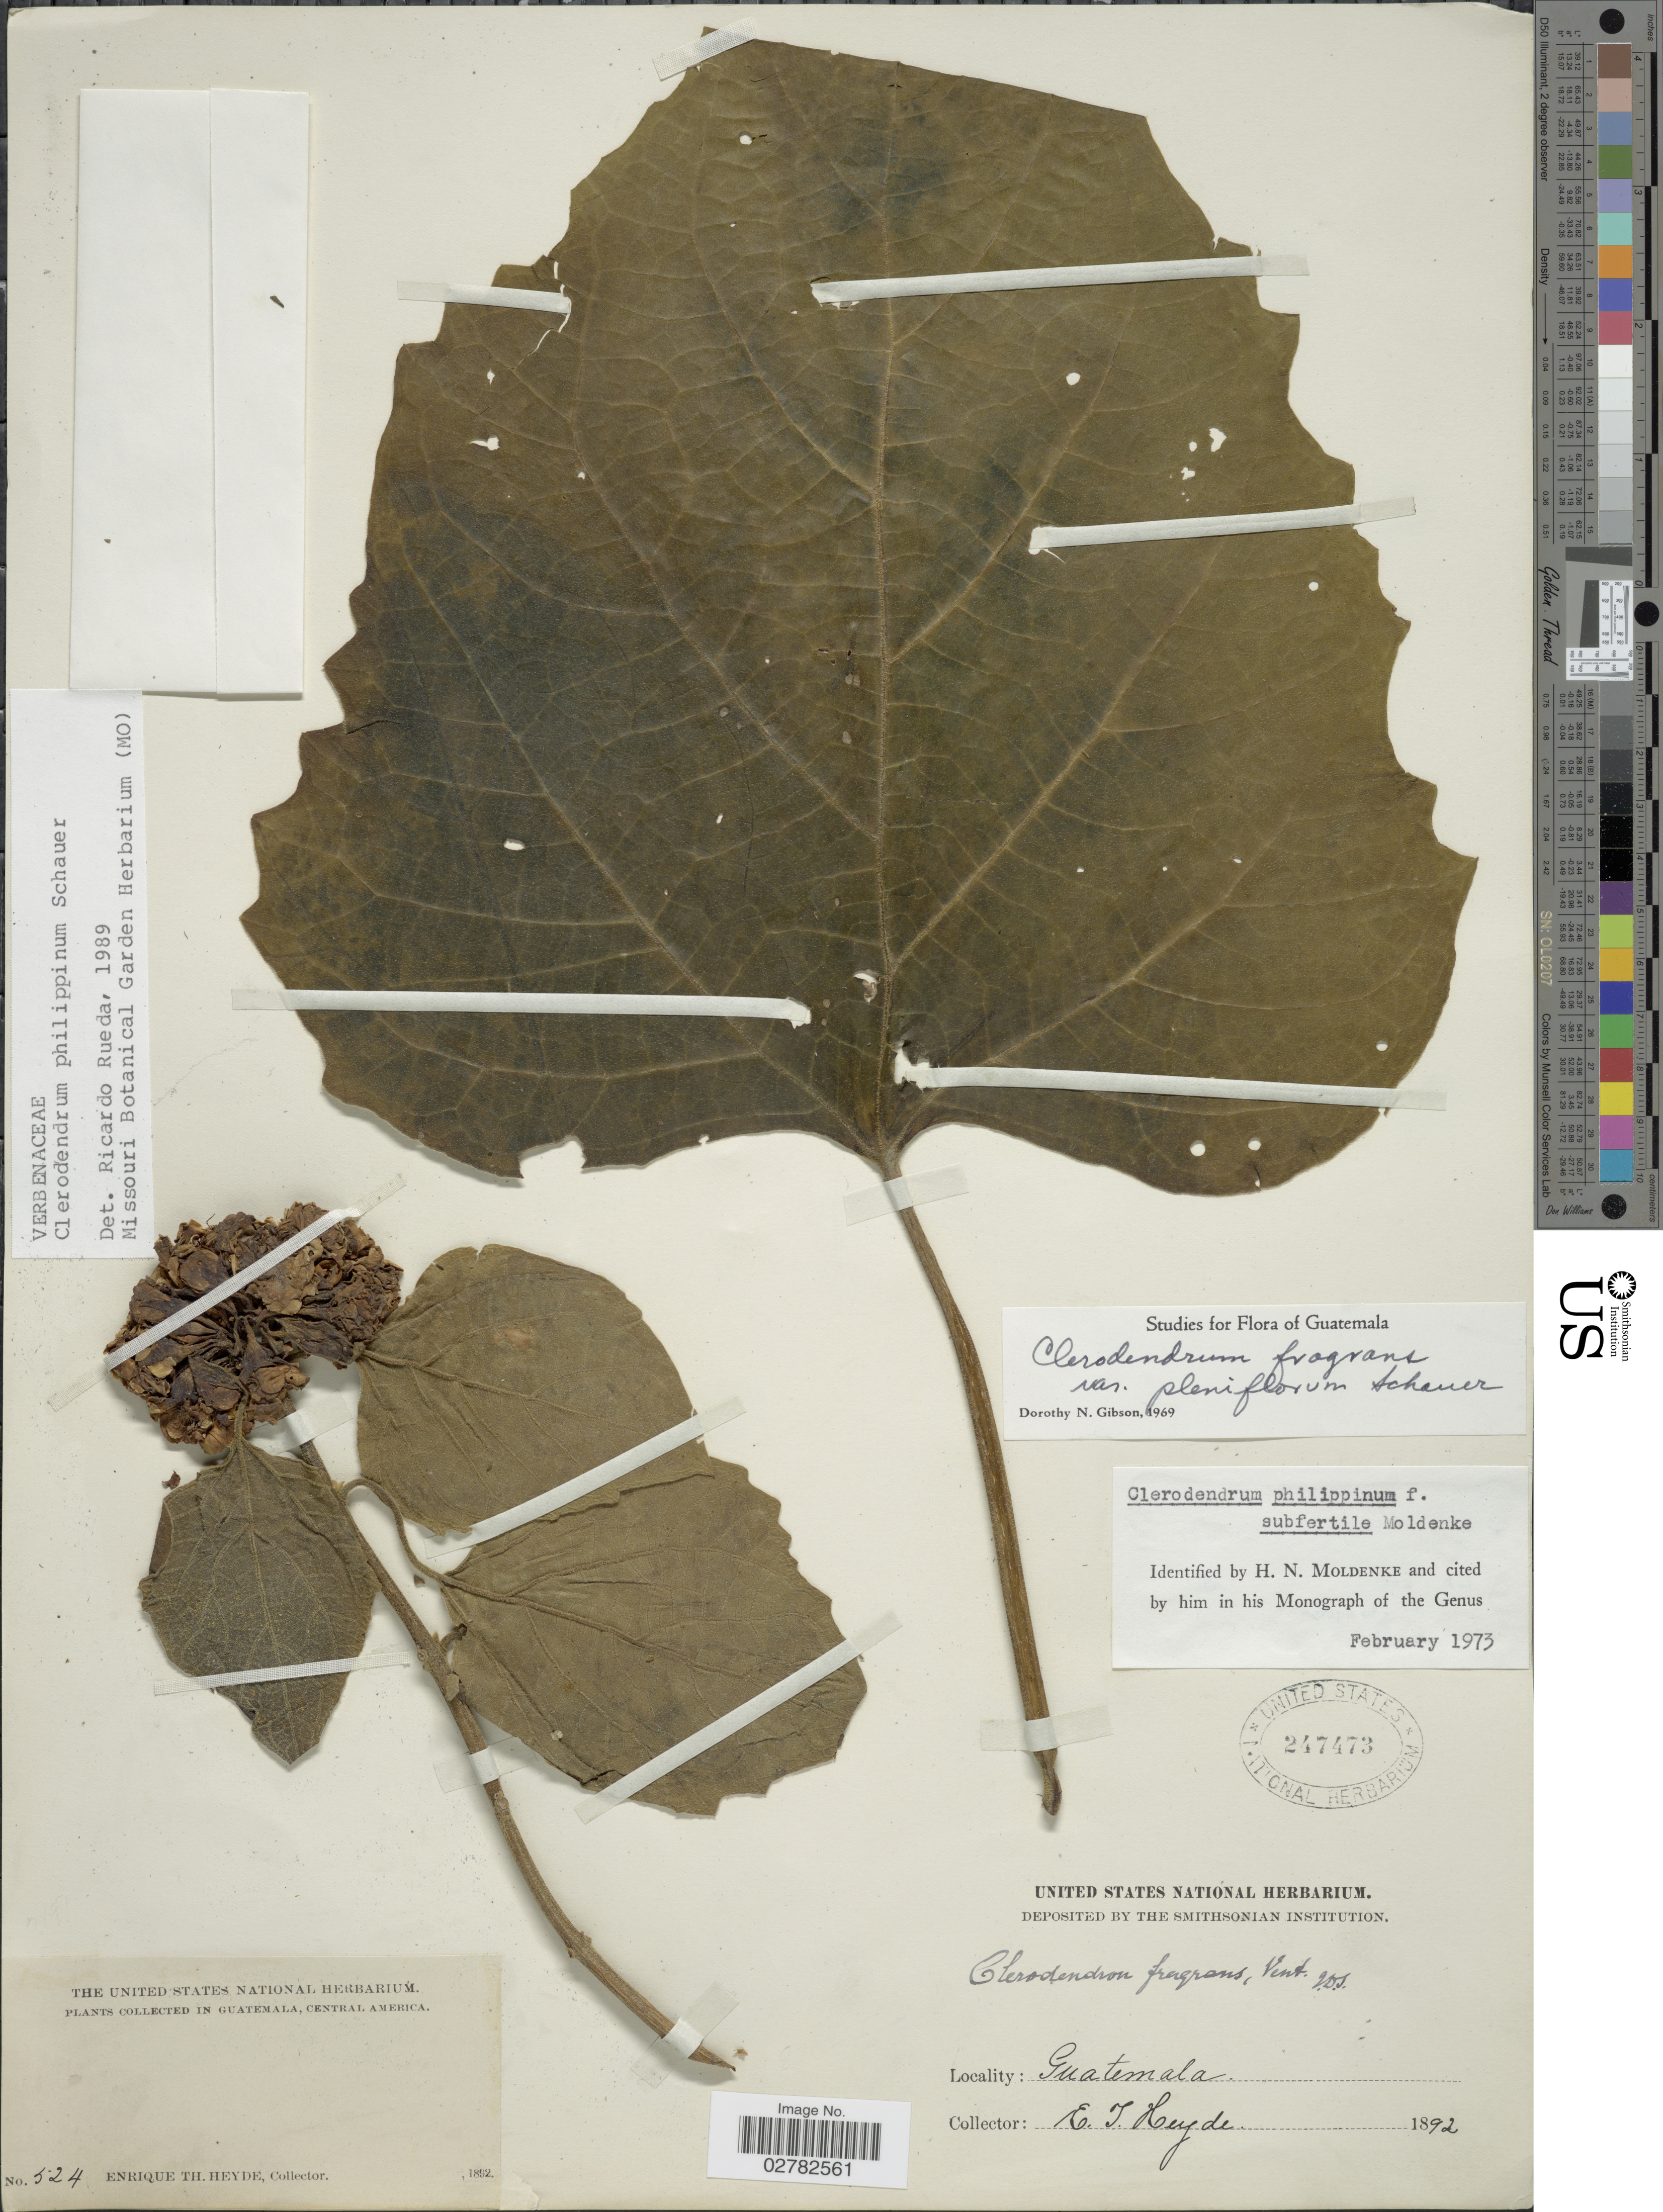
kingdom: Plantae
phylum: Tracheophyta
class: Magnoliopsida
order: Lamiales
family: Lamiaceae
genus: Clerodendrum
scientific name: Clerodendrum philippinum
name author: Schauer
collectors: E. T. Heyde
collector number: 524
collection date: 1892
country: Guatemala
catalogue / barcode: US 247473